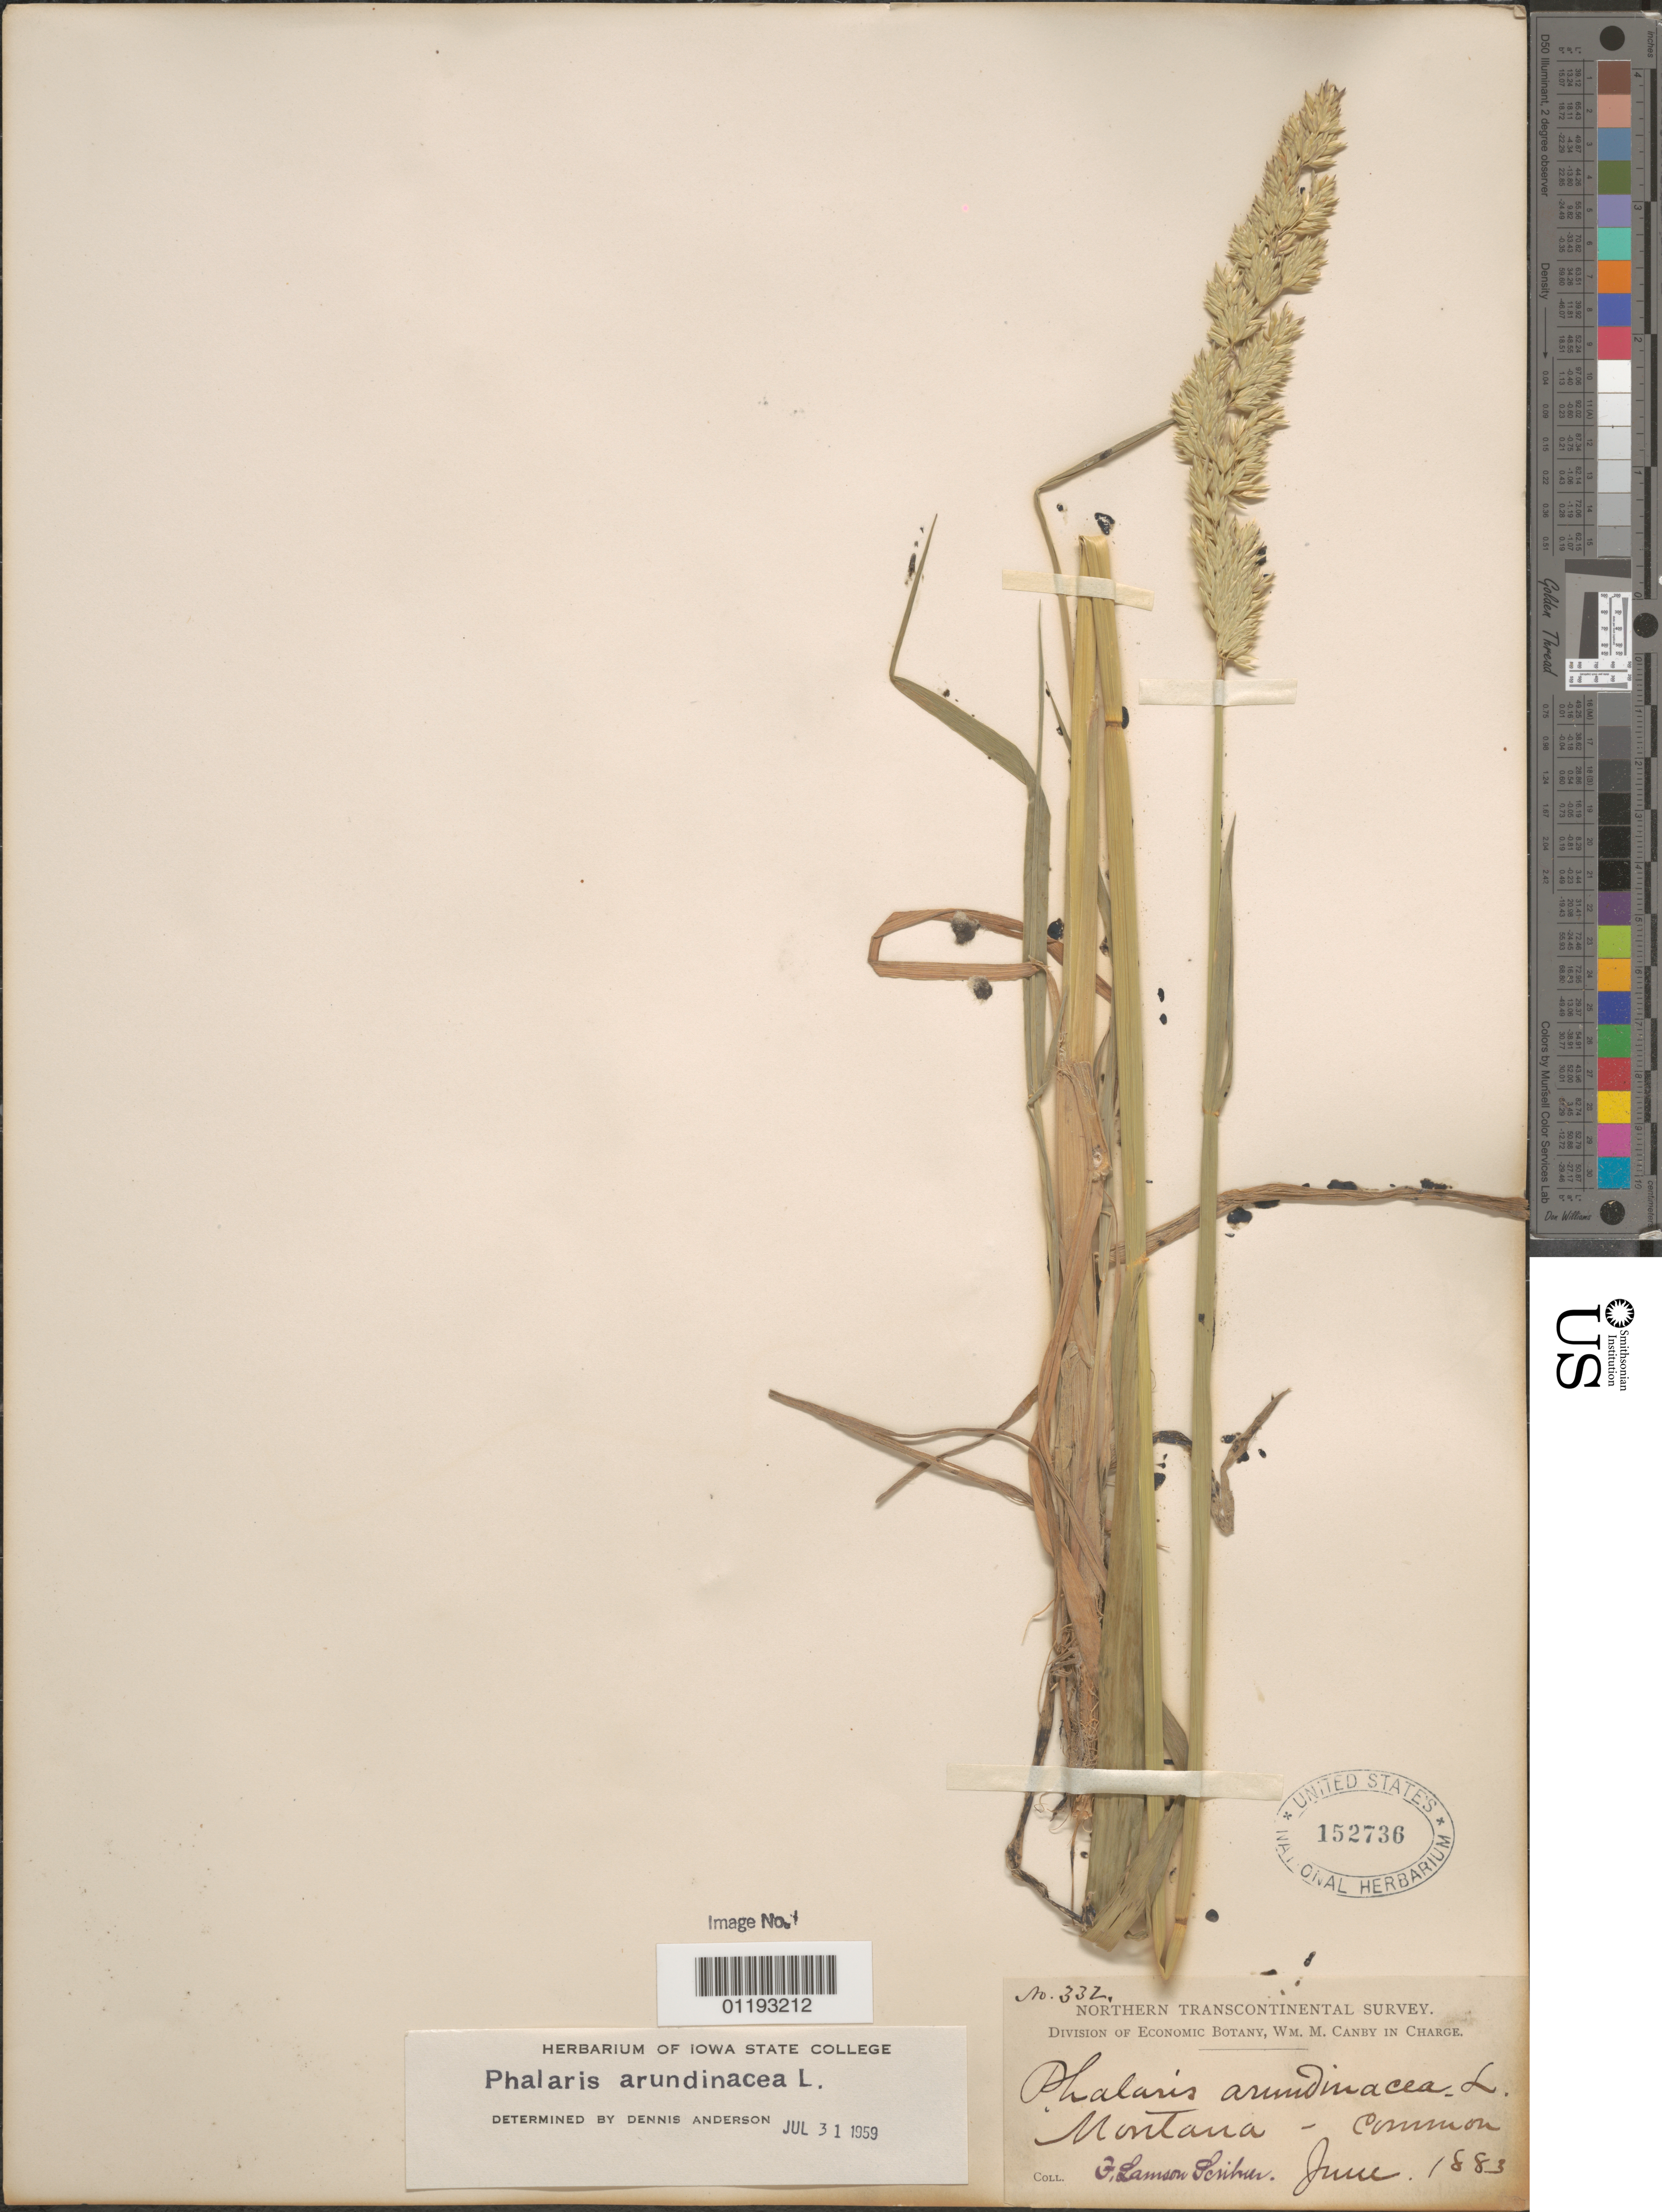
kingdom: Plantae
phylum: Tracheophyta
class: Liliopsida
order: Poales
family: Poaceae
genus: Phalaris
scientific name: Phalaris arundinacea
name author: L.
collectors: F. L. Scribner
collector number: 332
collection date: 1883-06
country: United States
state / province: Montana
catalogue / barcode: US 152736